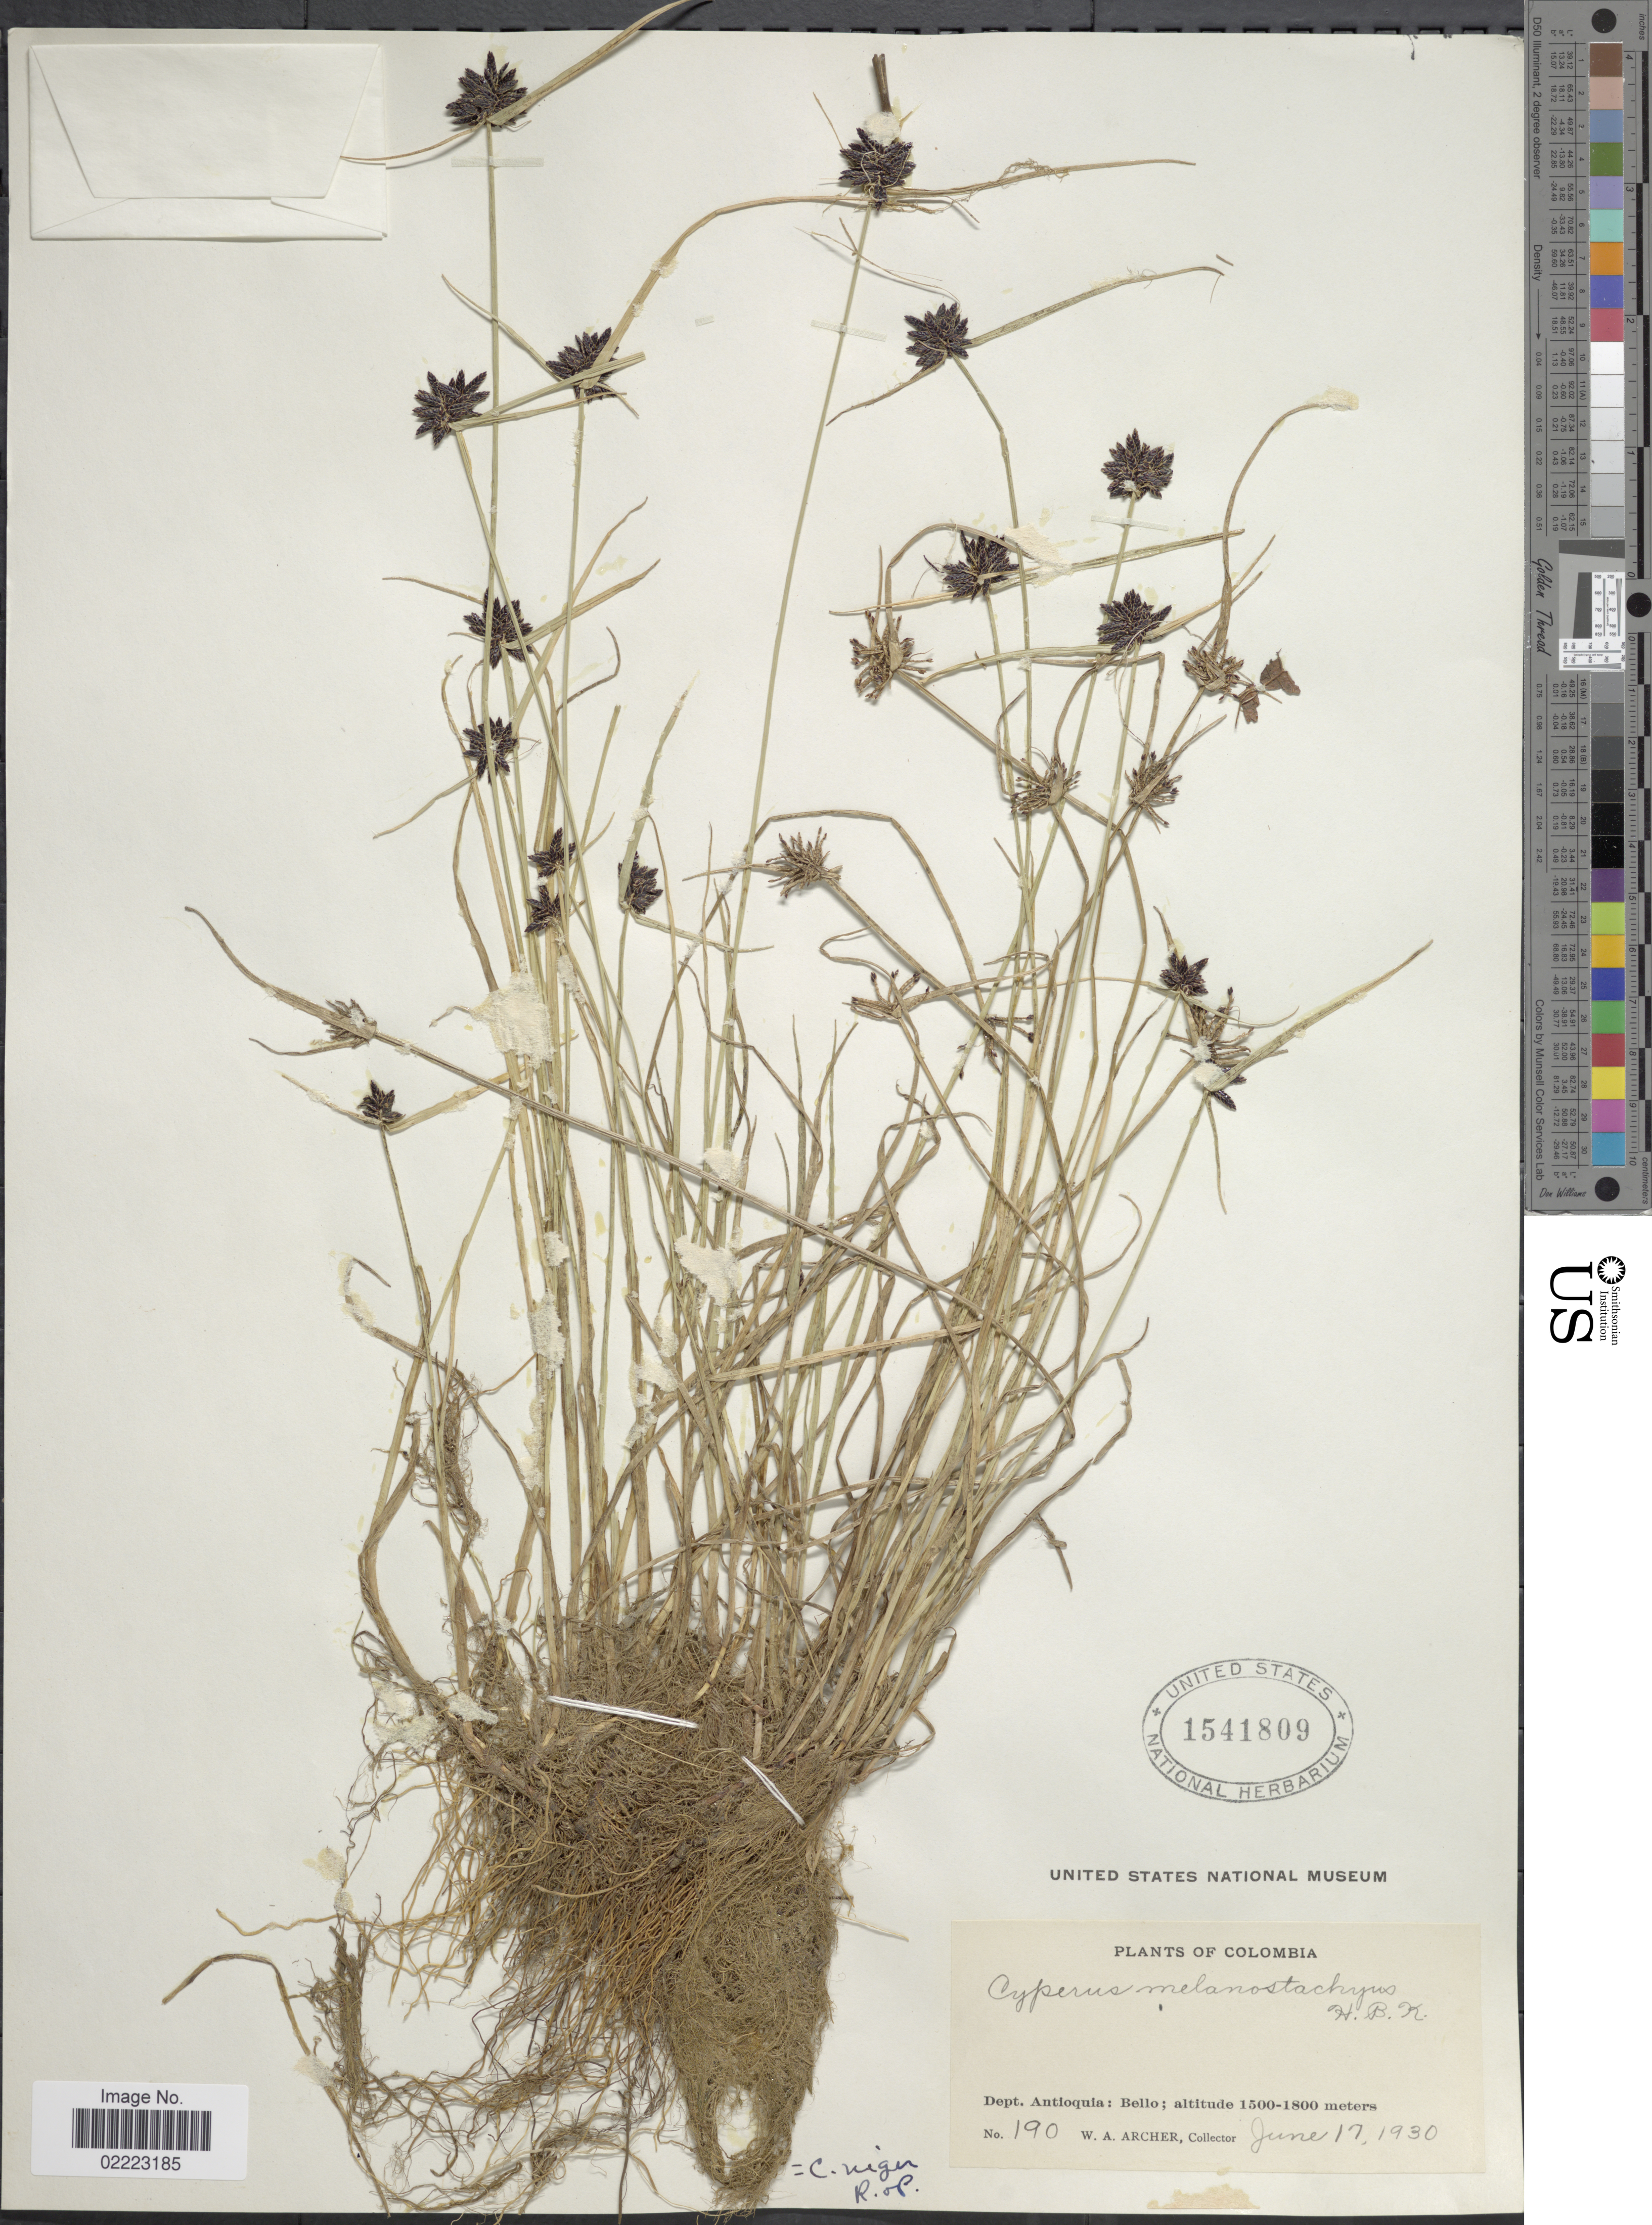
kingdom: Plantae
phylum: Tracheophyta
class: Liliopsida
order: Poales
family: Cyperaceae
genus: Cyperus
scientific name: Cyperus niger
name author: Ruiz & Pav.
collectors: W. A. Archer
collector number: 190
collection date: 1930-06-17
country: Colombia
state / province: Antioquia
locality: Dept. Antioquia: Bello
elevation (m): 1500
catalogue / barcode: US 1541809